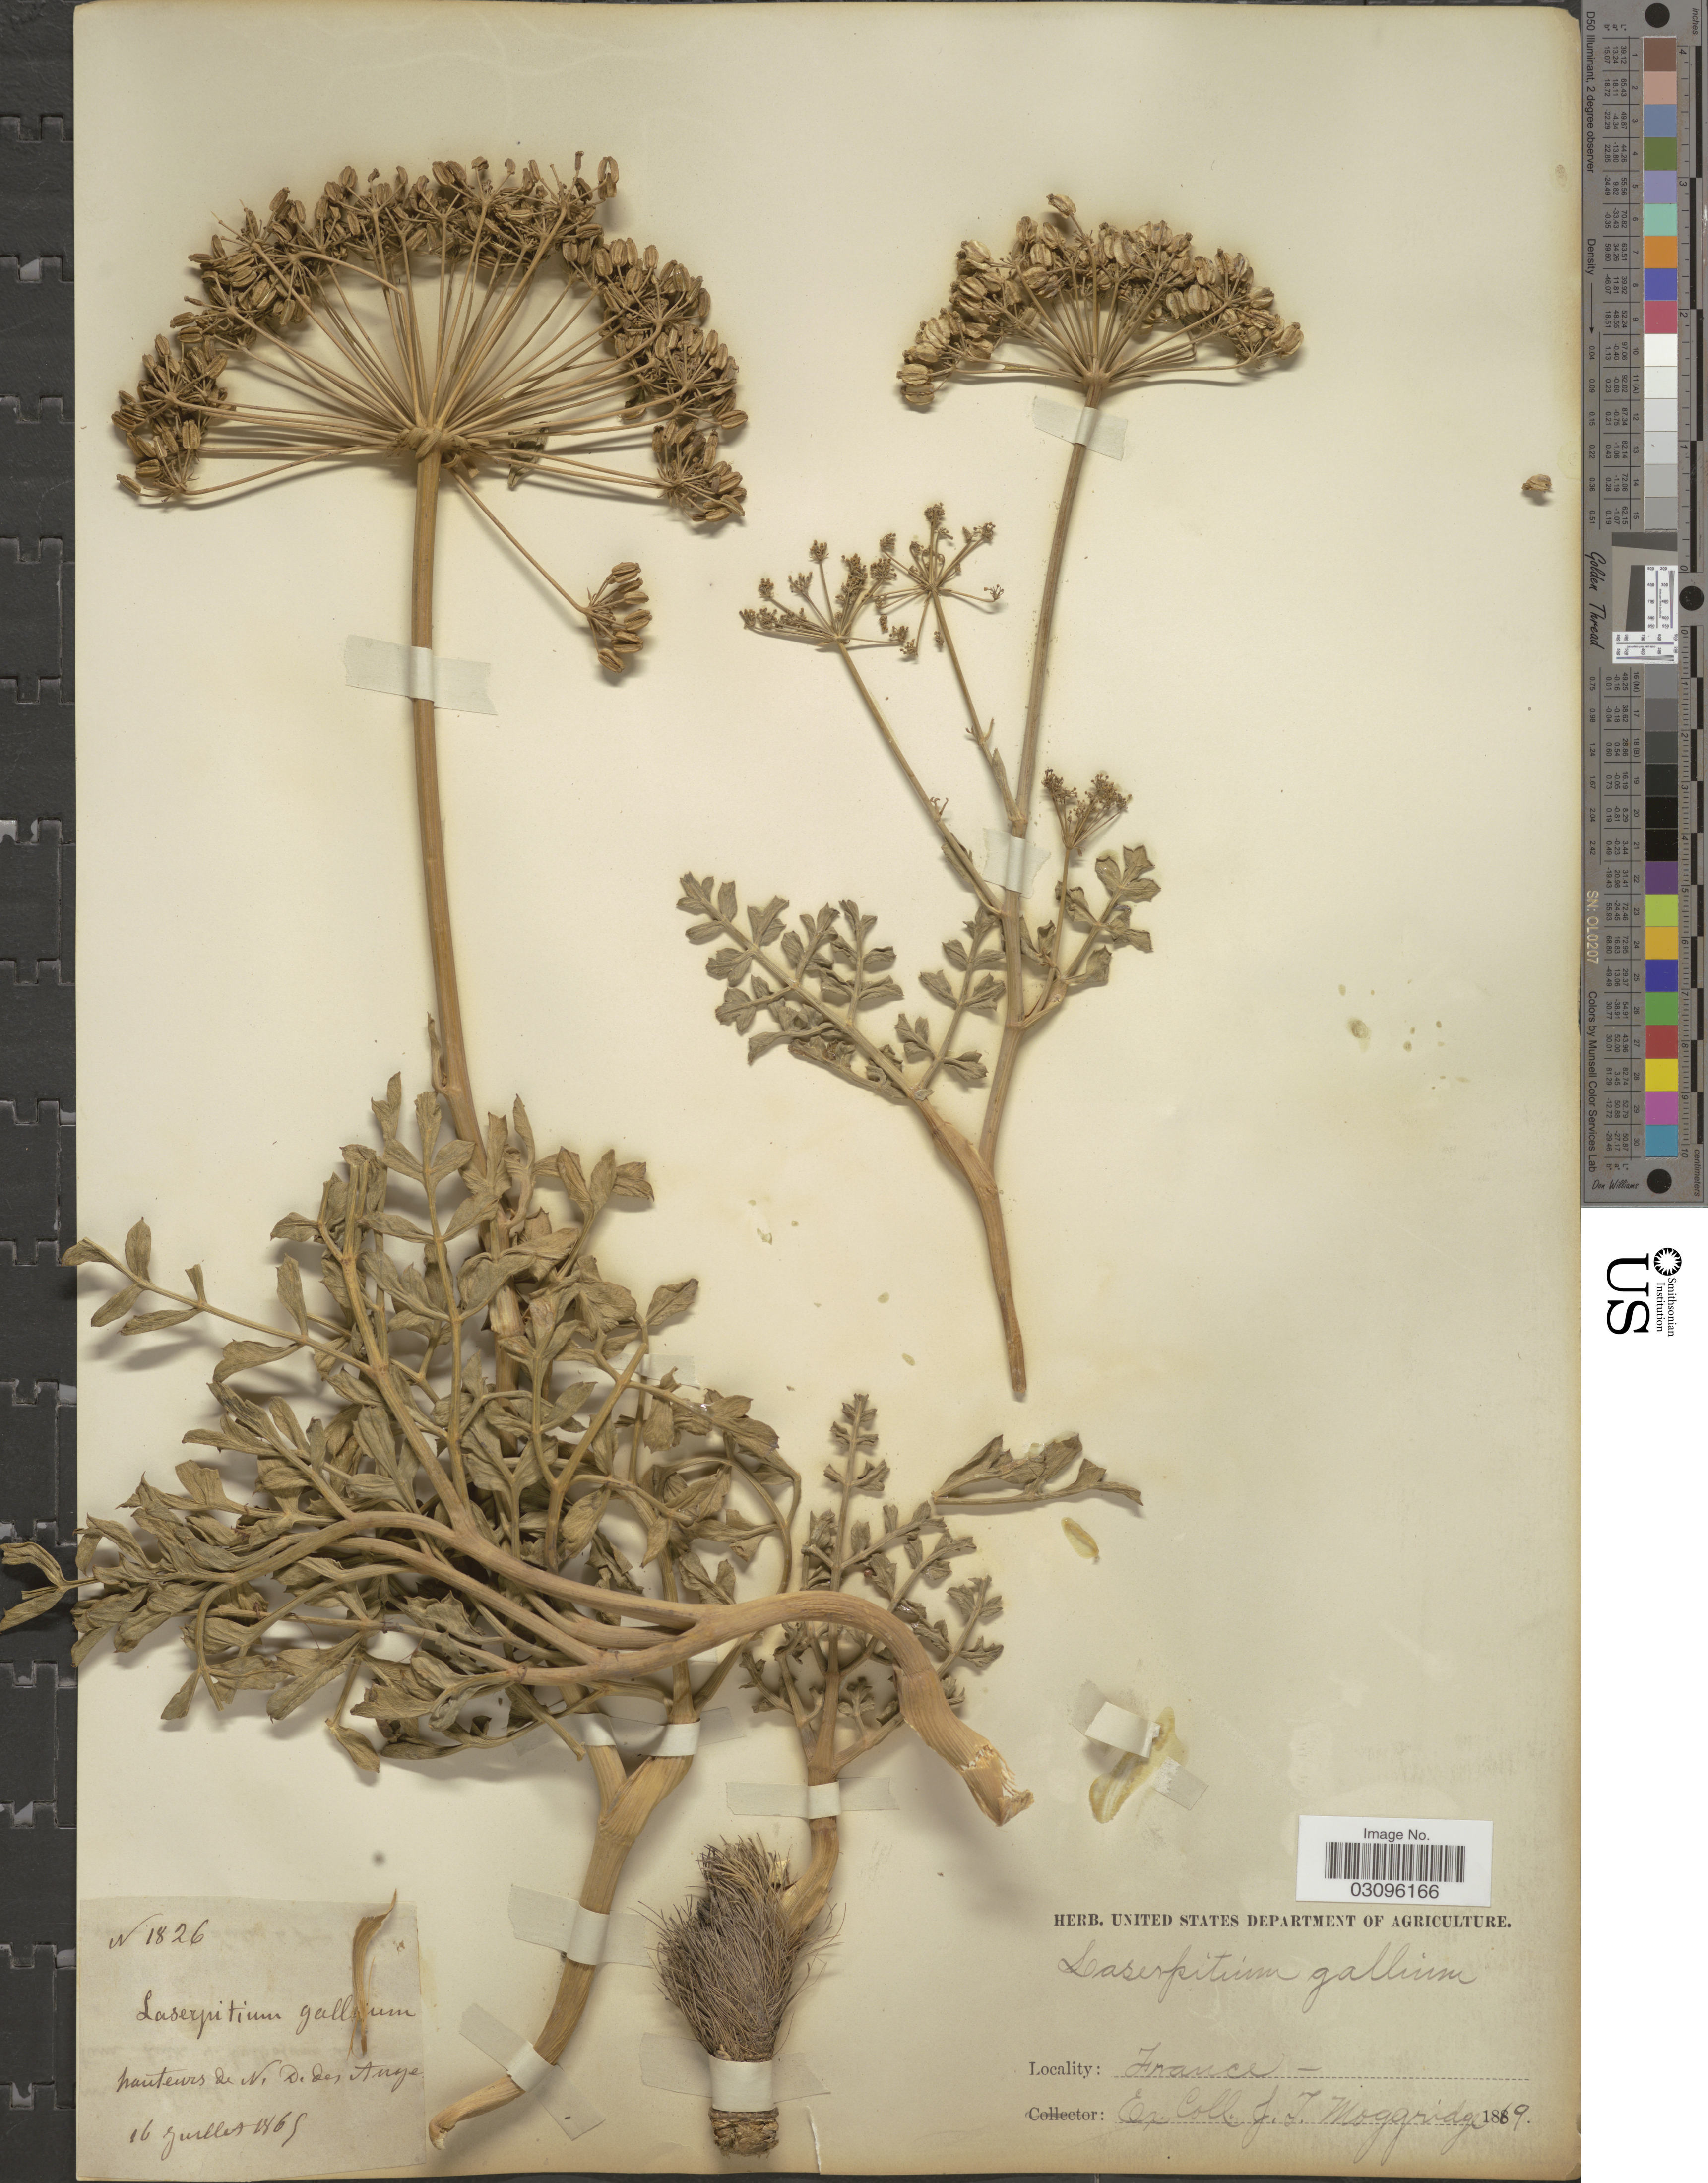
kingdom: Plantae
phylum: Tracheophyta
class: Magnoliopsida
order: Apiales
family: Apiaceae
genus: Laserpitium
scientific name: Laserpitium gallicum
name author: L.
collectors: J. T. Moggridge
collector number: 1826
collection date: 1869-07-16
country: France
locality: Hauteurs de N. de des Auge.